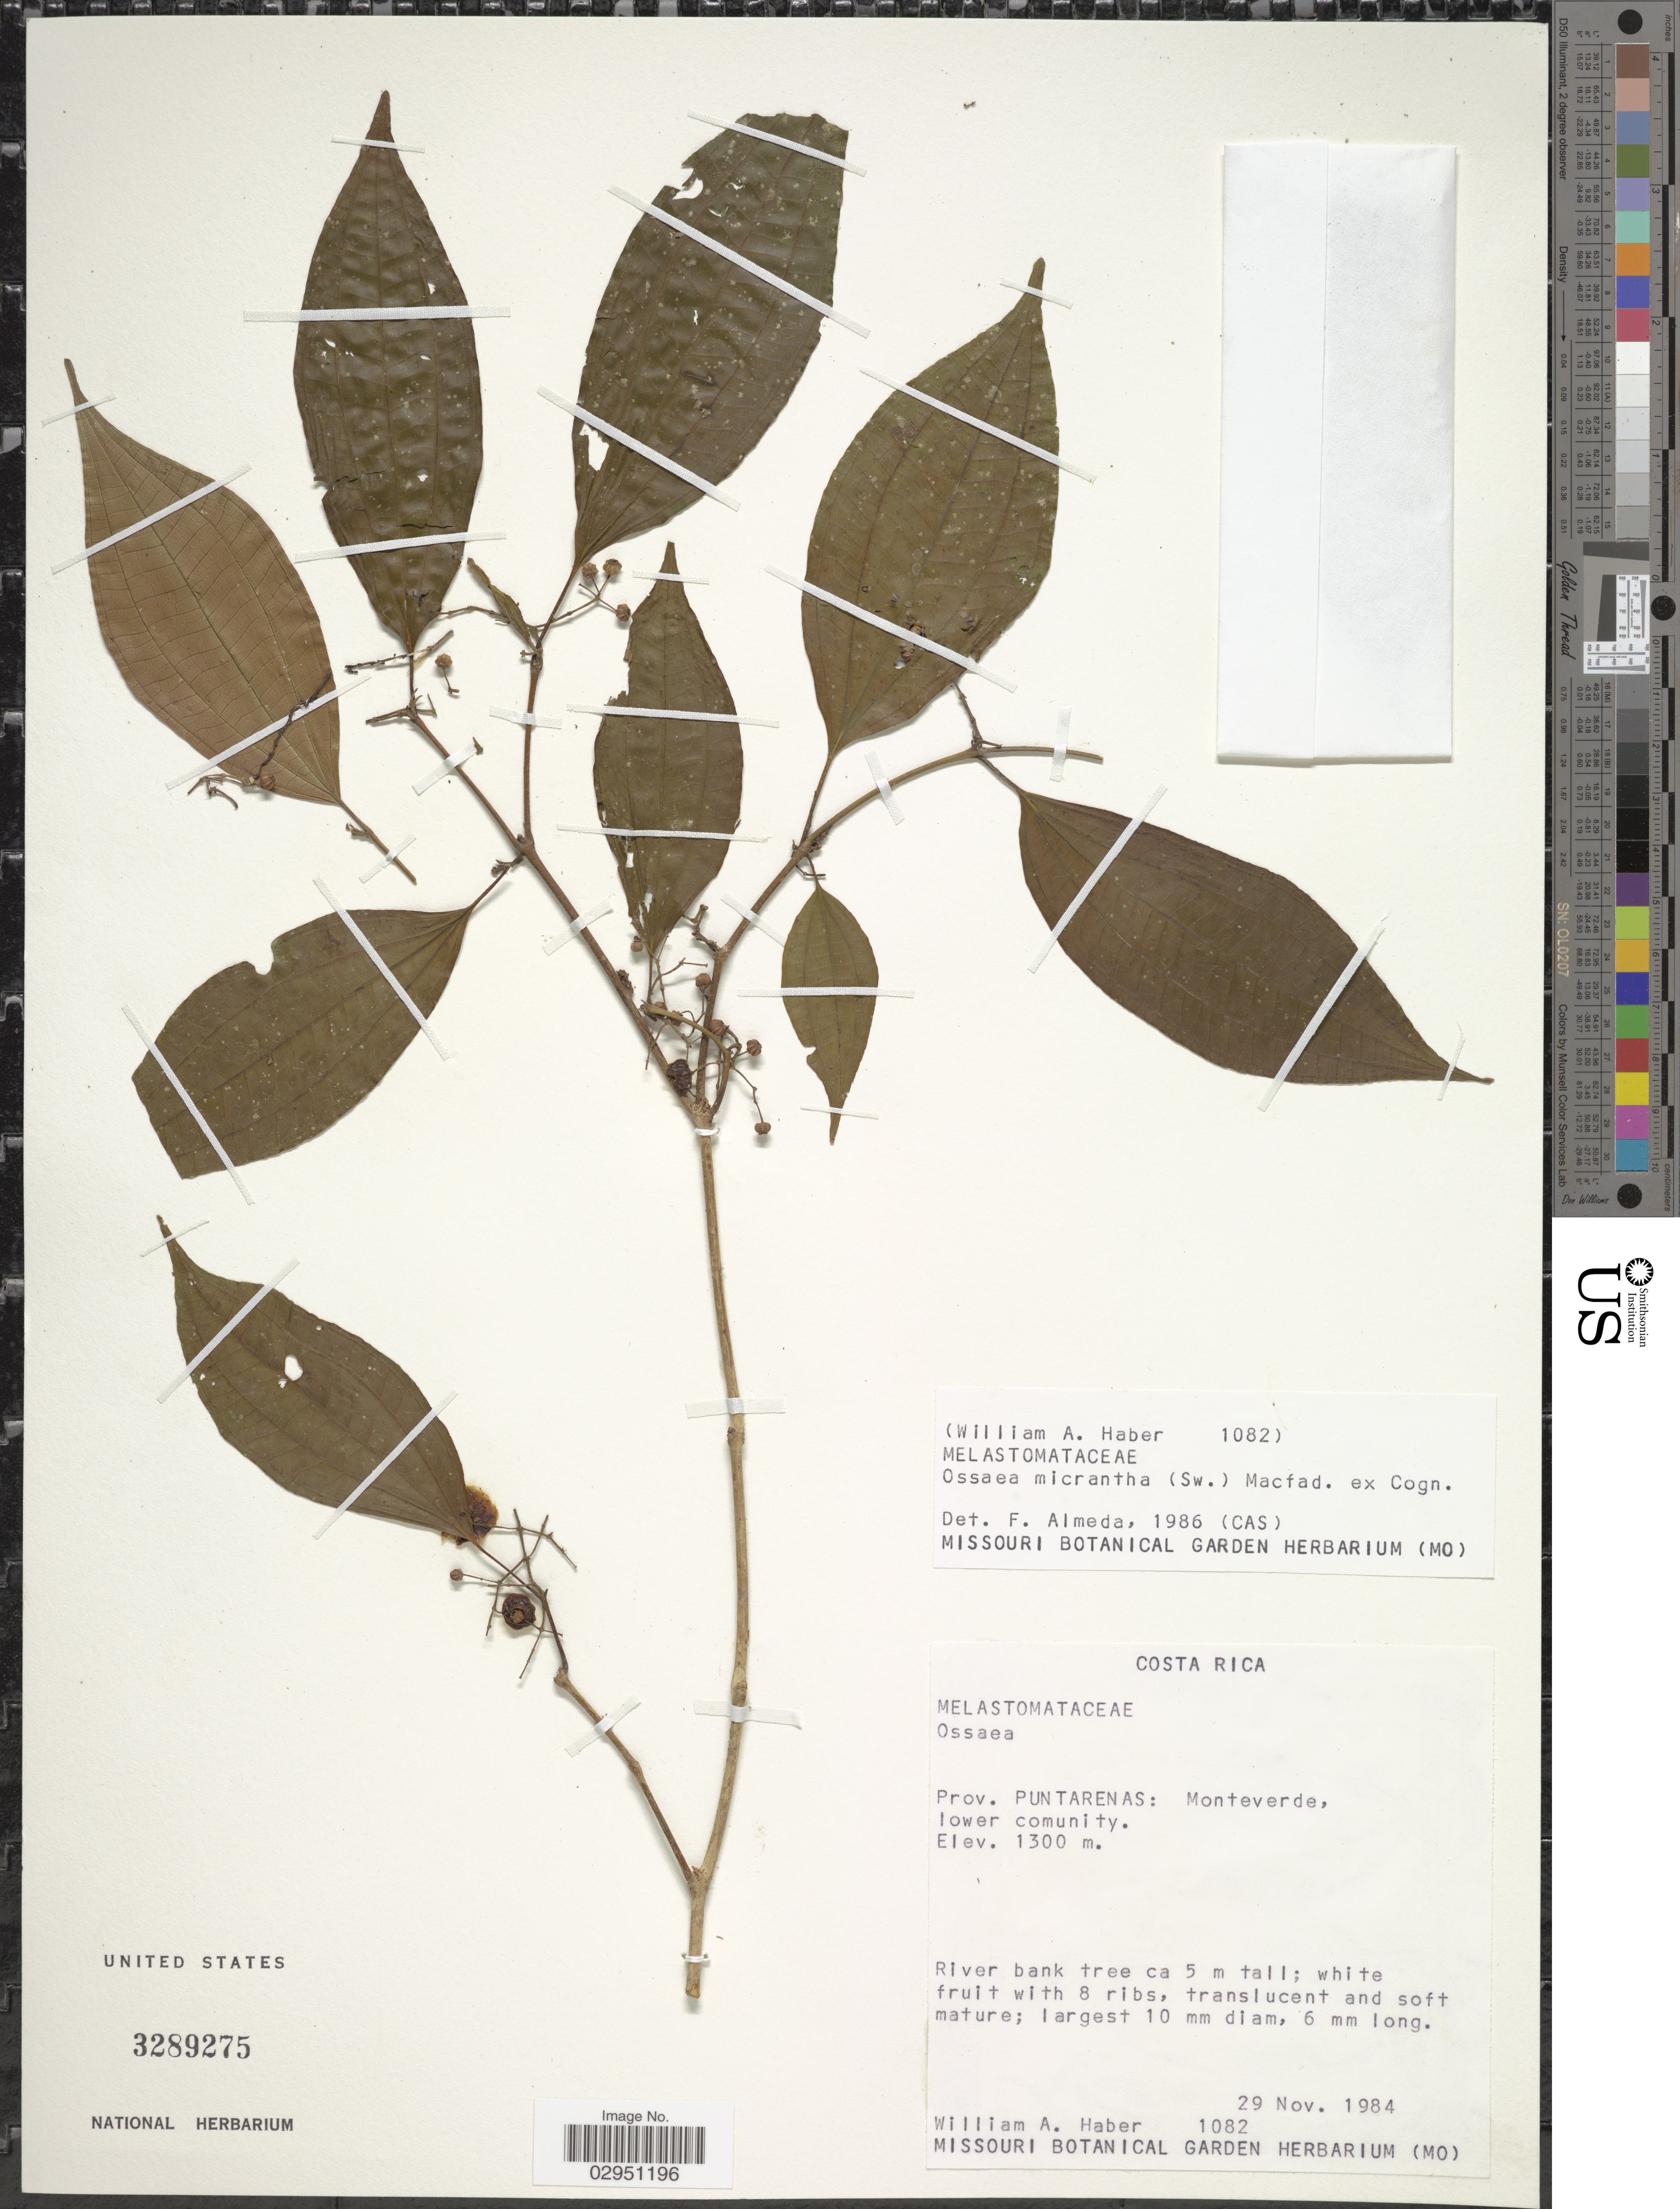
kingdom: Plantae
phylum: Tracheophyta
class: Magnoliopsida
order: Myrtales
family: Melastomataceae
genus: Ossaea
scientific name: Ossaea micrantha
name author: (Sw.) Macfad. ex Cogn.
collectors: W. A. Haber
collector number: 1082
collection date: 1984-11-29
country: Costa Rica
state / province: Puntarenas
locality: Monteverde, lower community.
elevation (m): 1300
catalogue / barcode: US 3289275